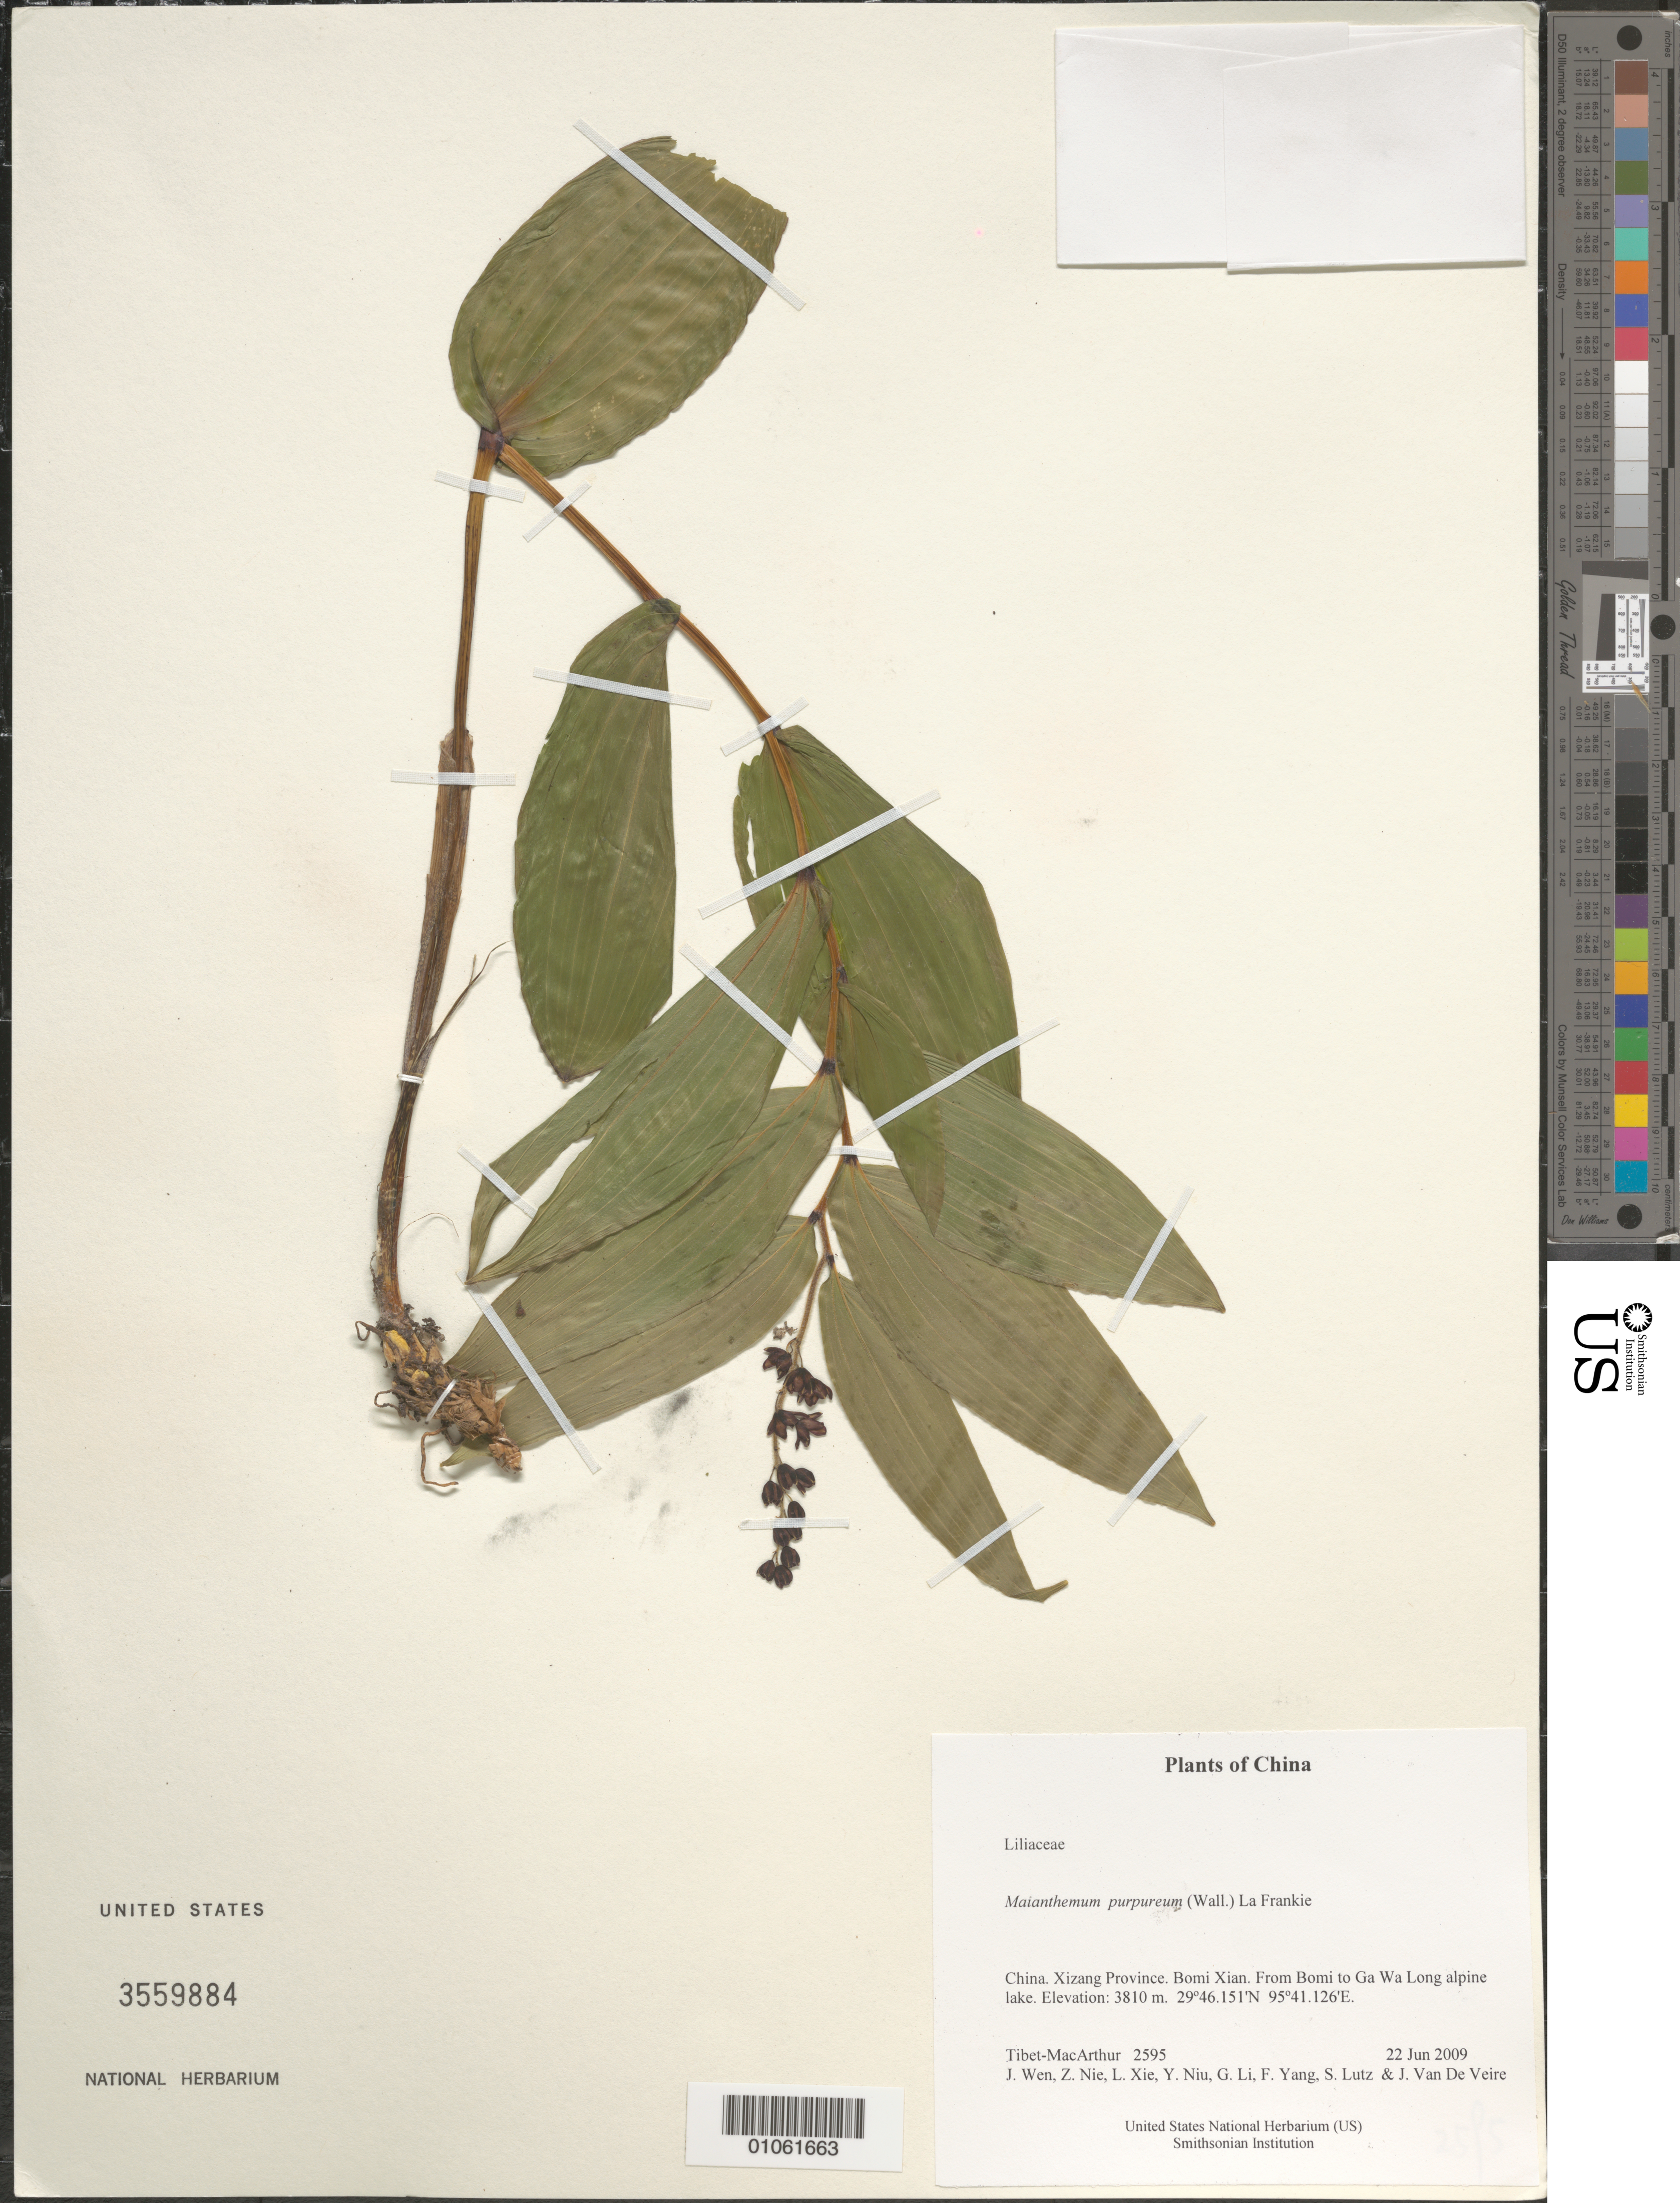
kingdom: Plantae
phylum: Tracheophyta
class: Liliopsida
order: Asparagales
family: Asparagaceae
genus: Maianthemum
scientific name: Maianthemum purpureum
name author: (Wall.) LaFrankie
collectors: Tibet-MacArthur, J. Wen, Z. Nie, L. Xie, Y. Niu, G. Li, F. Yang, S. Lutz & J. Van De Veire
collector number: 2595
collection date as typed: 22 Jun 2009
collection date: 2009-06-22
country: China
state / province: Xizang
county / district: Bomi Xian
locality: From Bomi to Ga Wa Long alpine lake.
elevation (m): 3810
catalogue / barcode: US 3559884